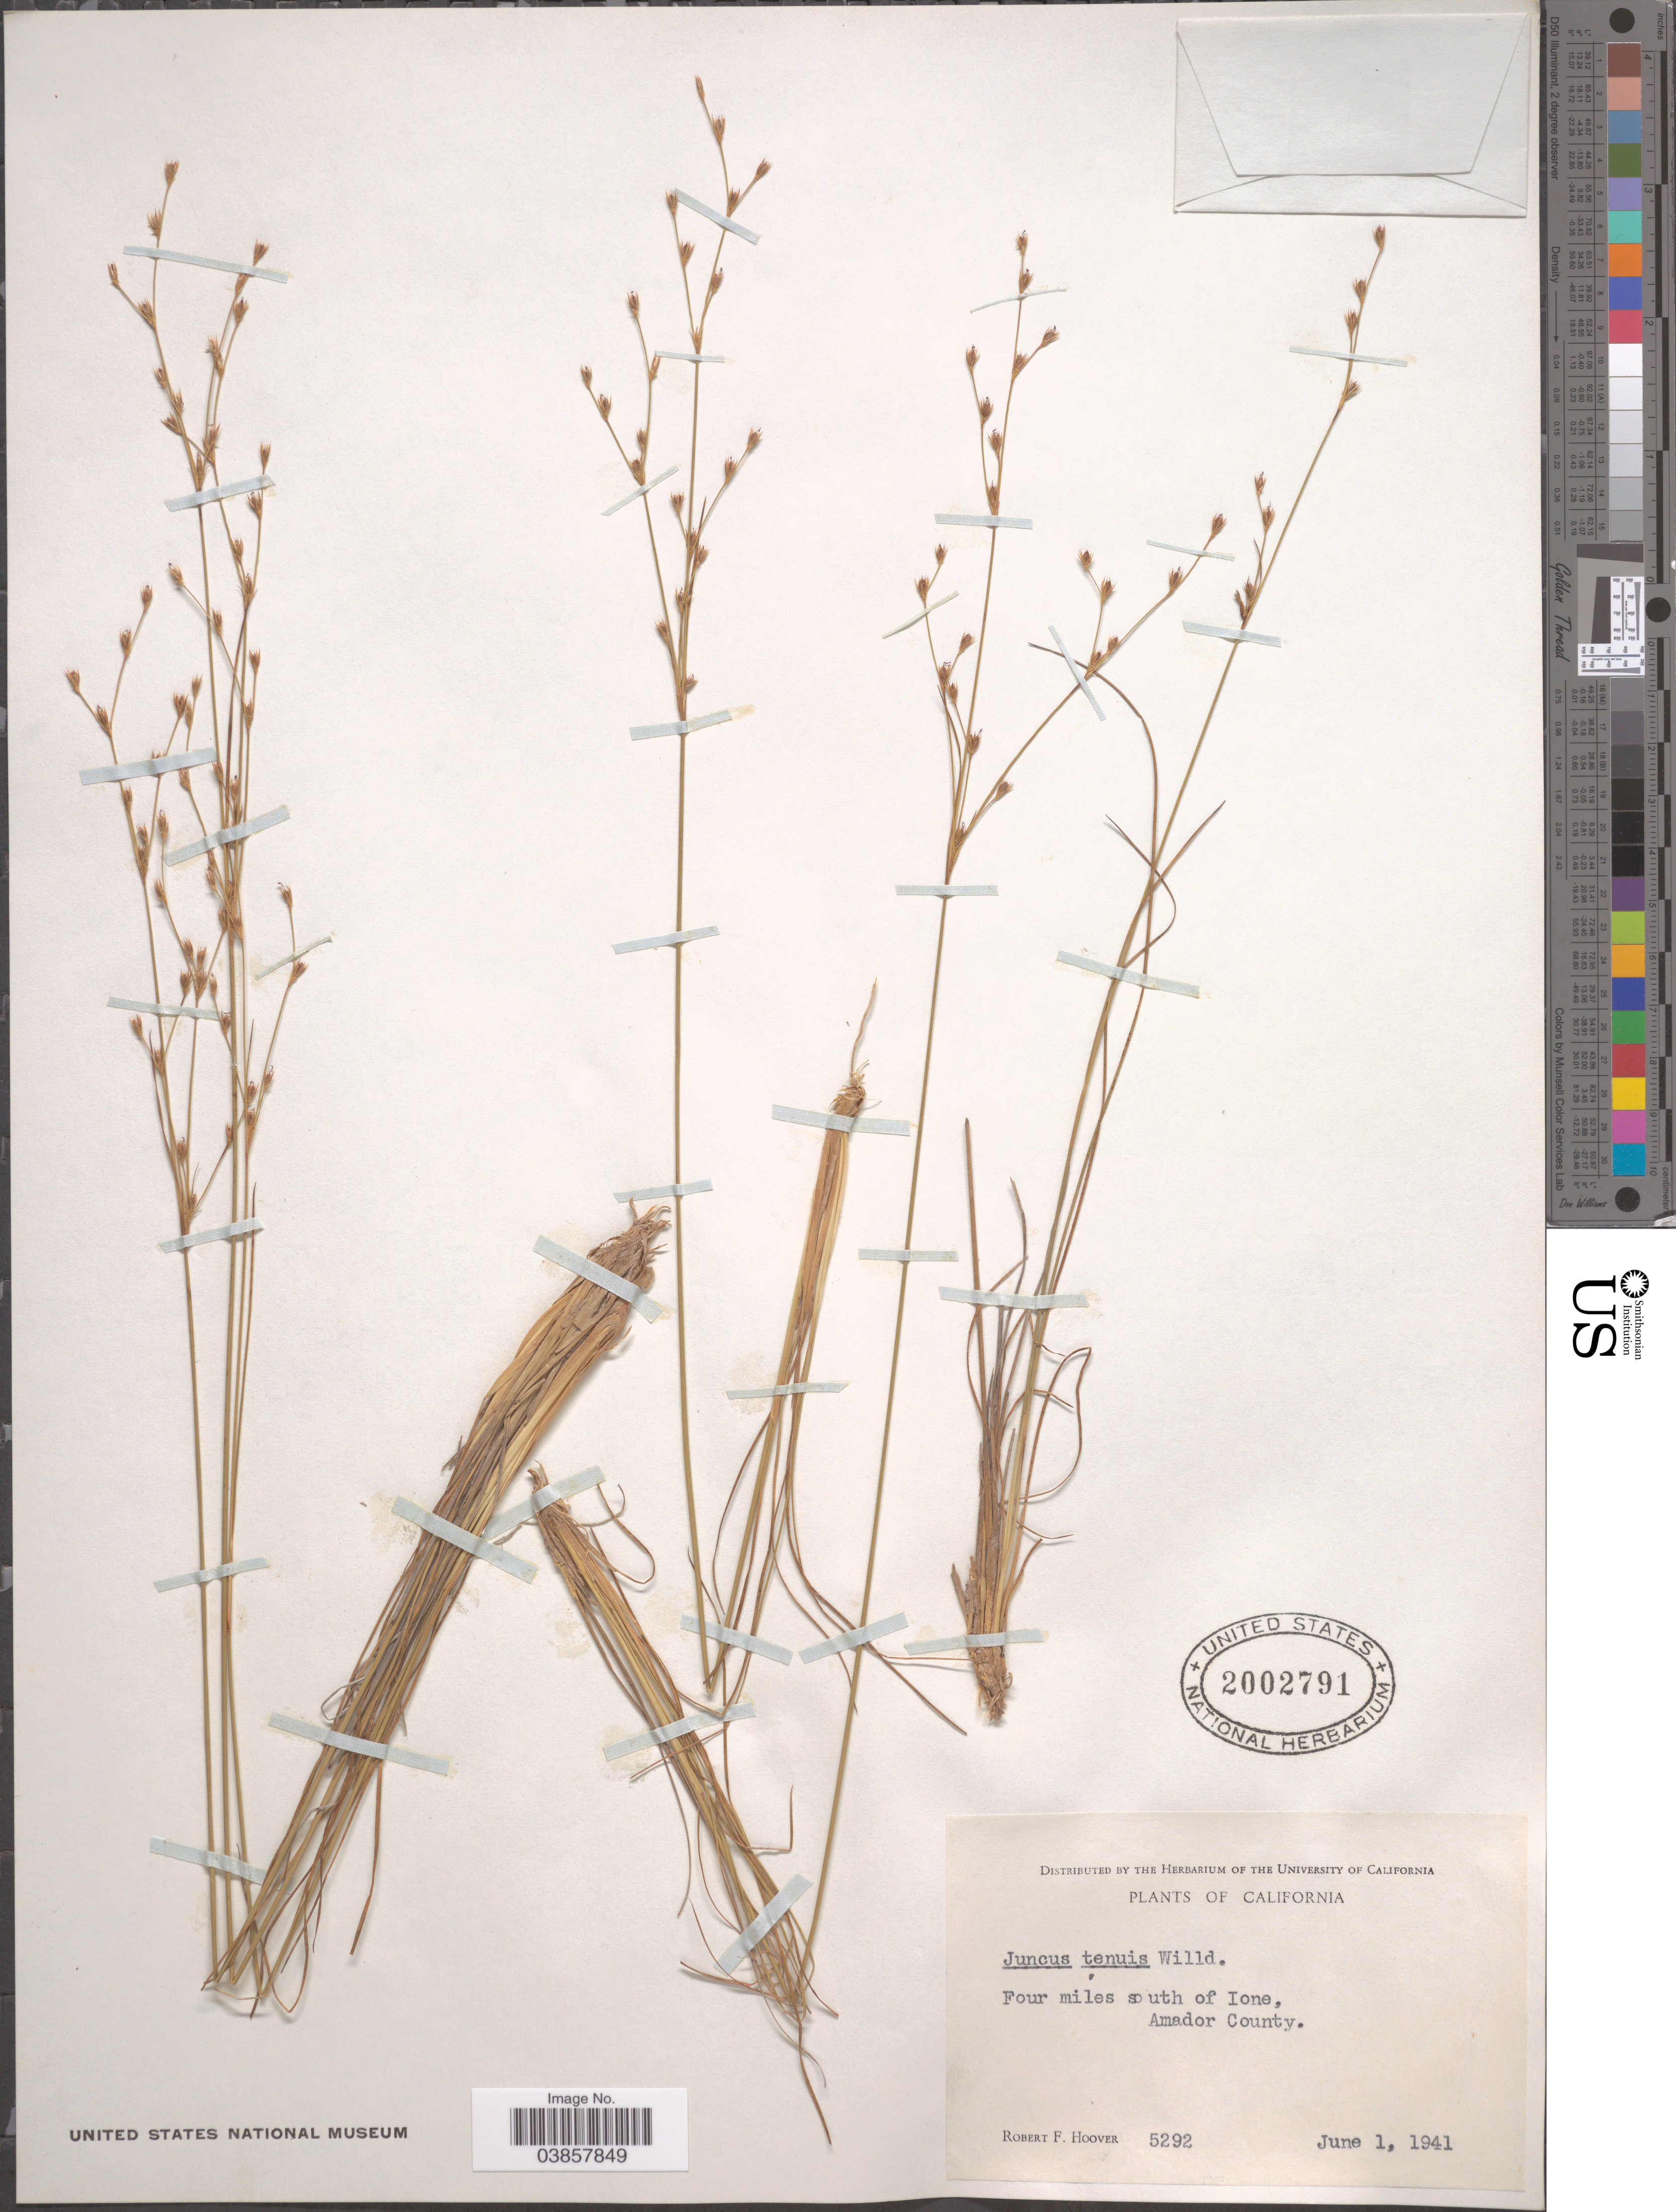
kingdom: Plantae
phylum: Tracheophyta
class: Liliopsida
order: Poales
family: Juncaceae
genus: Juncus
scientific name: Juncus tenuis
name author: Willd.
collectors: R. F. Hoover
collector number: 5292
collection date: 1941-06-01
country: United States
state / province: California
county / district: Amador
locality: Four miles south of Ione, Amador County.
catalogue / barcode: US 2002791